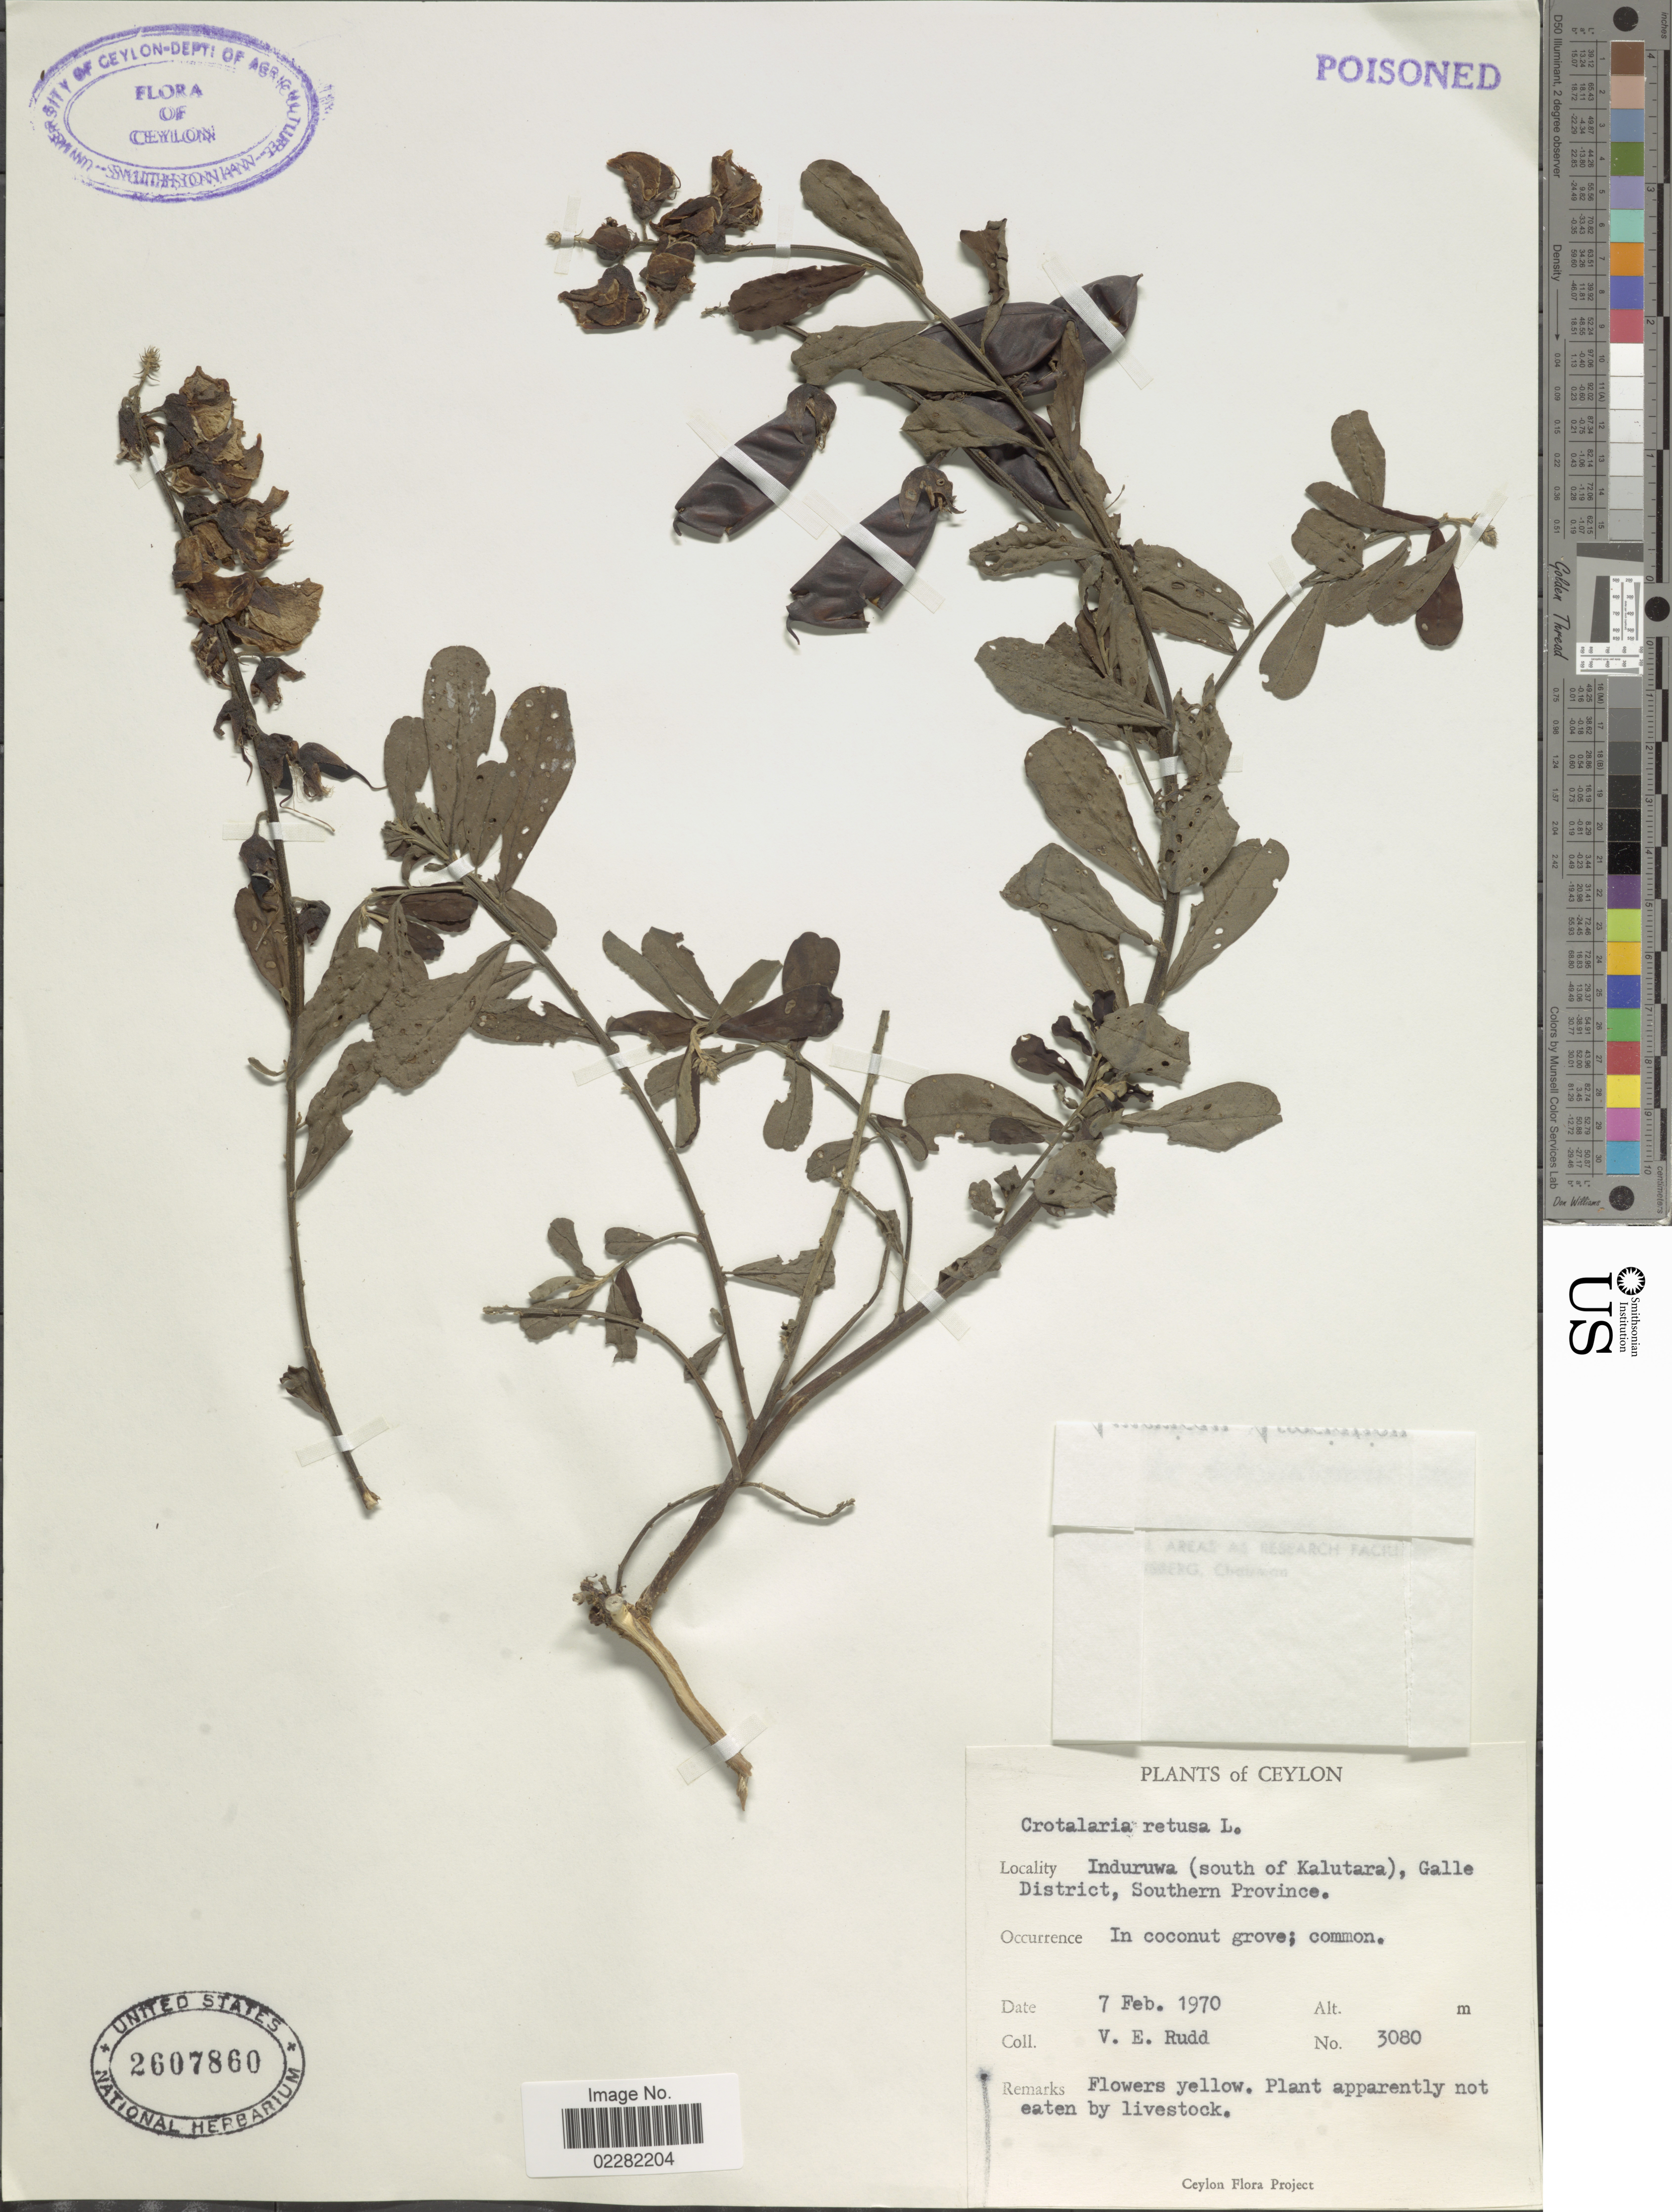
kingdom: Plantae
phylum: Tracheophyta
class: Magnoliopsida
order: Fabales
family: Fabaceae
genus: Crotalaria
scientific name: Crotalaria retusa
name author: L.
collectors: V. E. Rudd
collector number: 3080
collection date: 1970-02-07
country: Sri Lanka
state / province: Southern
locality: Ceylon, Induruwa (south of Kalutara), Galle District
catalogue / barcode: US 2607860